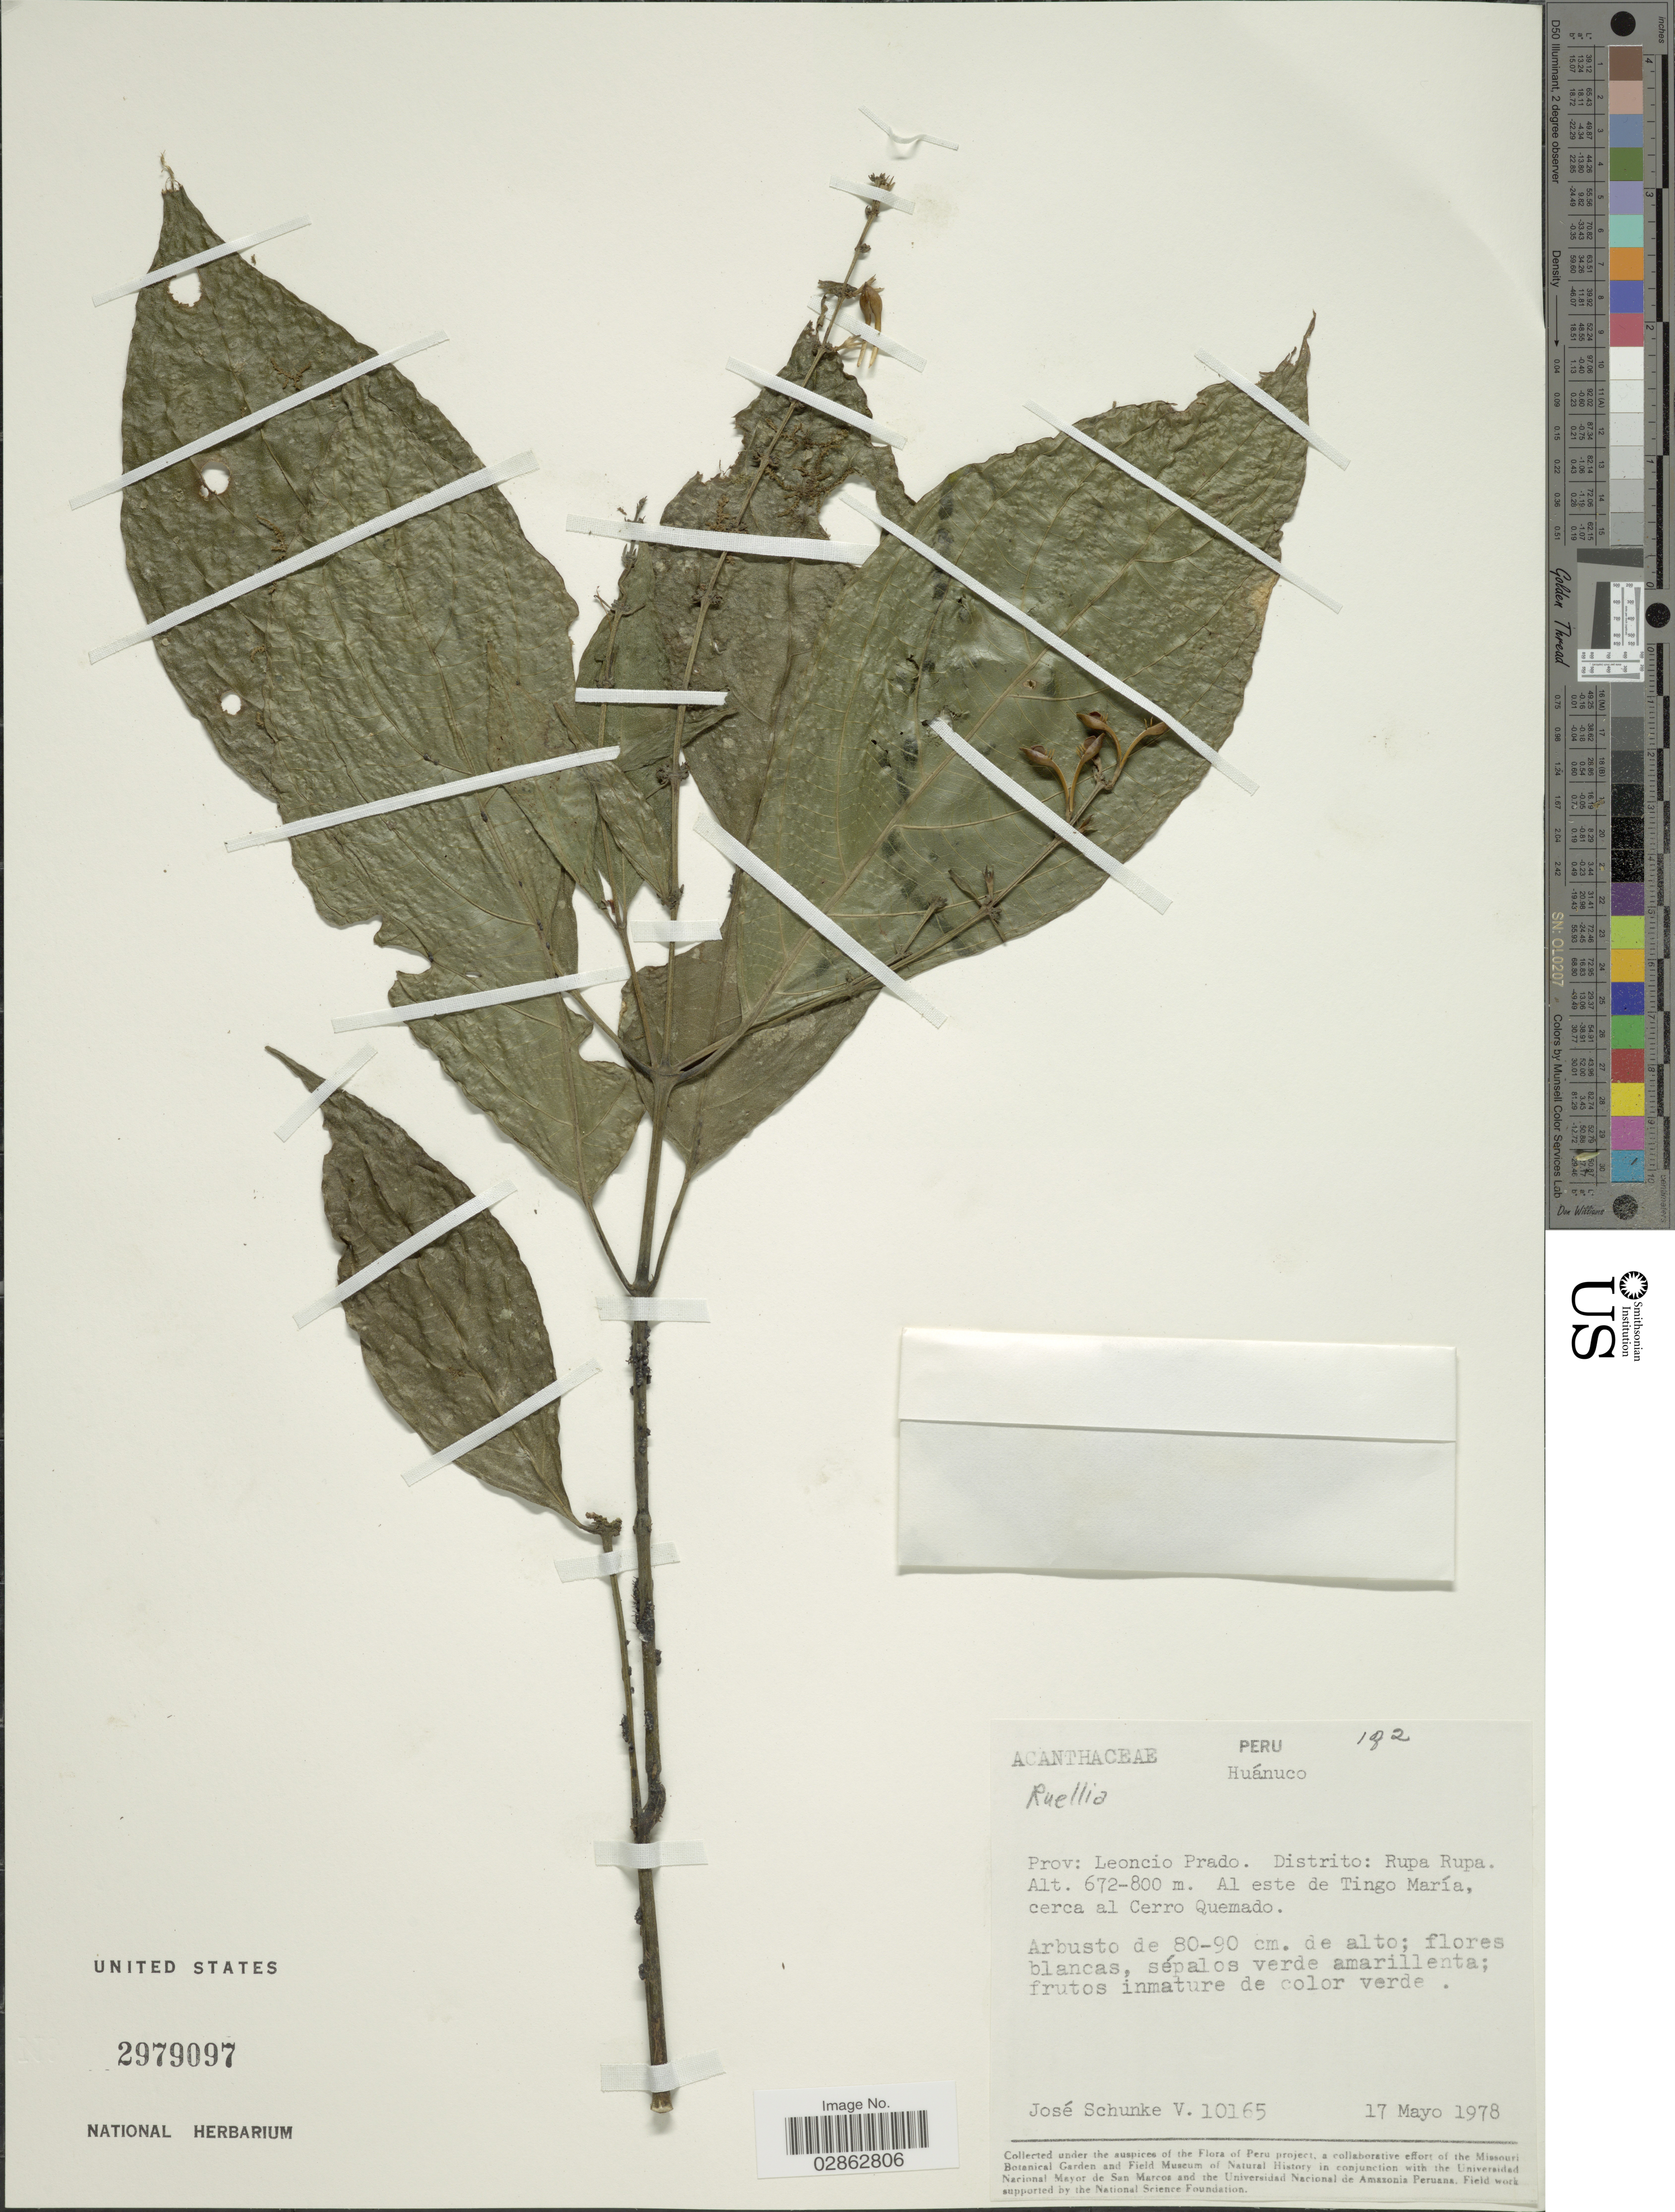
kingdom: Plantae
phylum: Tracheophyta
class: Magnoliopsida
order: Lamiales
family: Acanthaceae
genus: Ruellia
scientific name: Ruellia sp.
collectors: J. Schunke Vigo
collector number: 10165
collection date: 1978-05-17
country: Peru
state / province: Huánuco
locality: Prov: Leoncio Prado. Distrito: Rupa Rupa. Al este de Tingo María, cerca al Cerro Quemado.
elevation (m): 672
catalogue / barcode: US 2979097